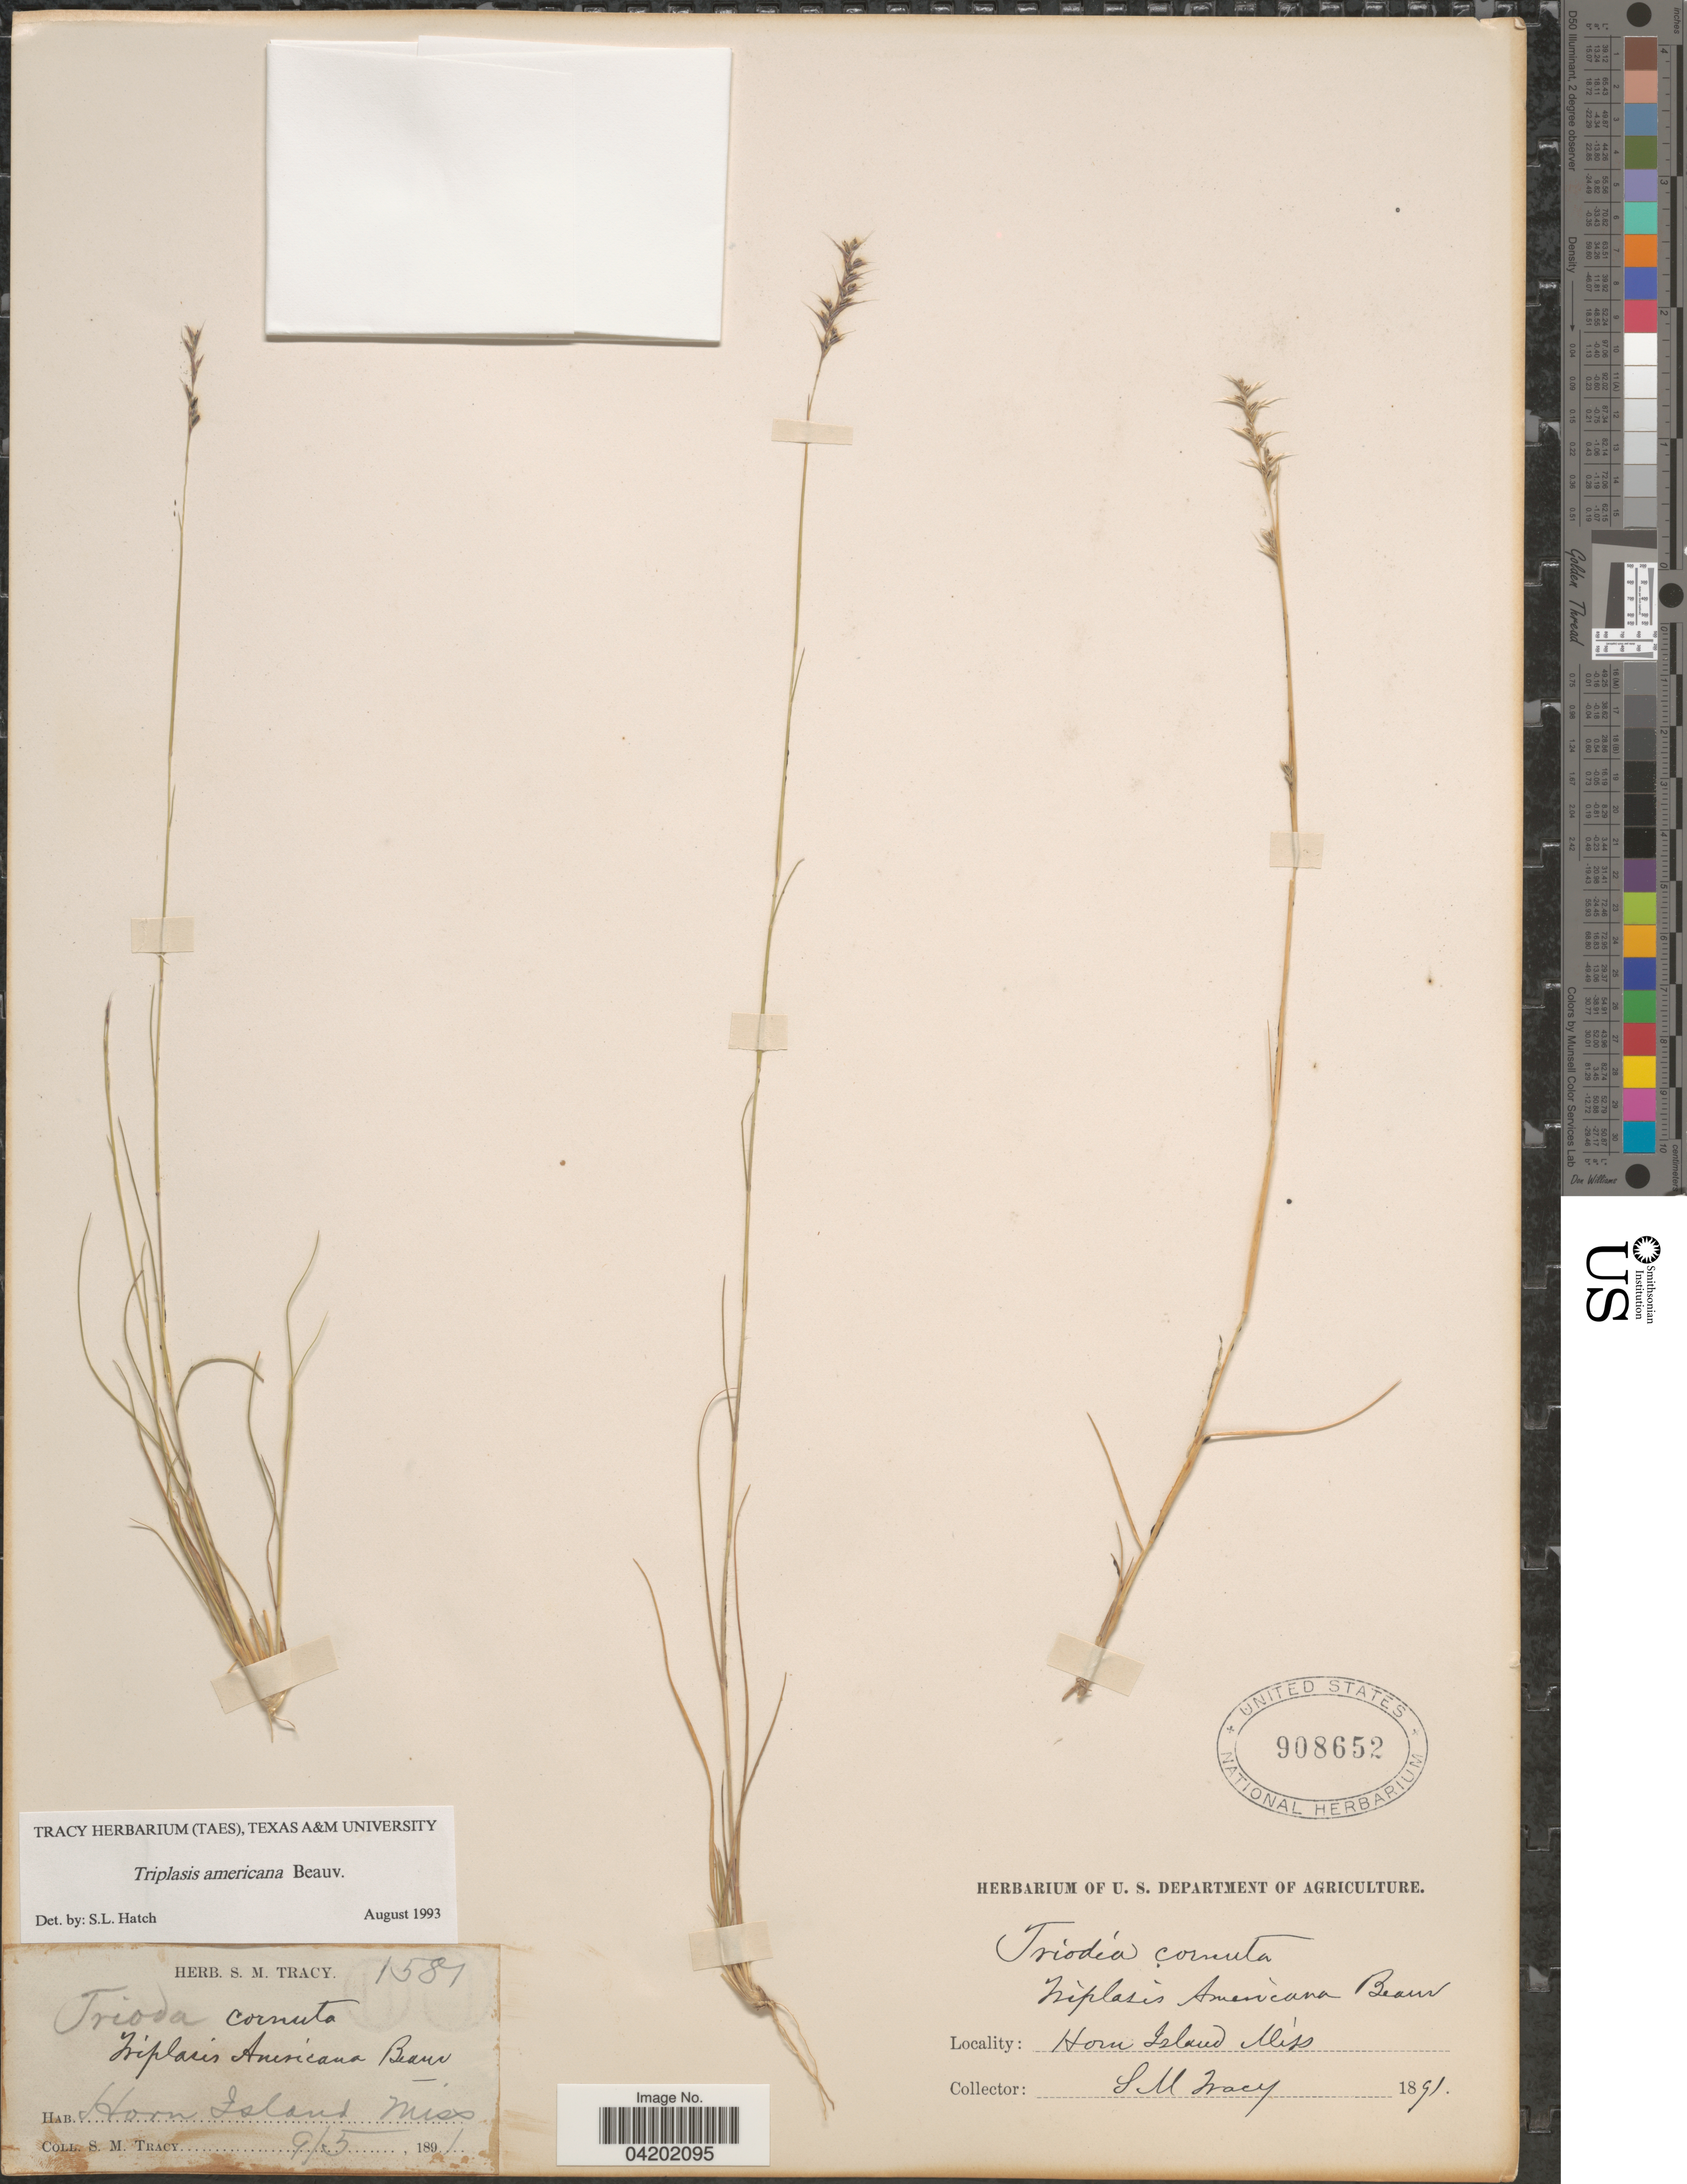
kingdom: Plantae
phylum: Tracheophyta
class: Liliopsida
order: Poales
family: Poaceae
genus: Triplasis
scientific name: Triplasis americana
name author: P. Beauv.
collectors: S. M. Tracy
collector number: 1581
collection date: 1891-09-05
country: United States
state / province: Mississippi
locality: Horn Island.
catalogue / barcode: US 908652